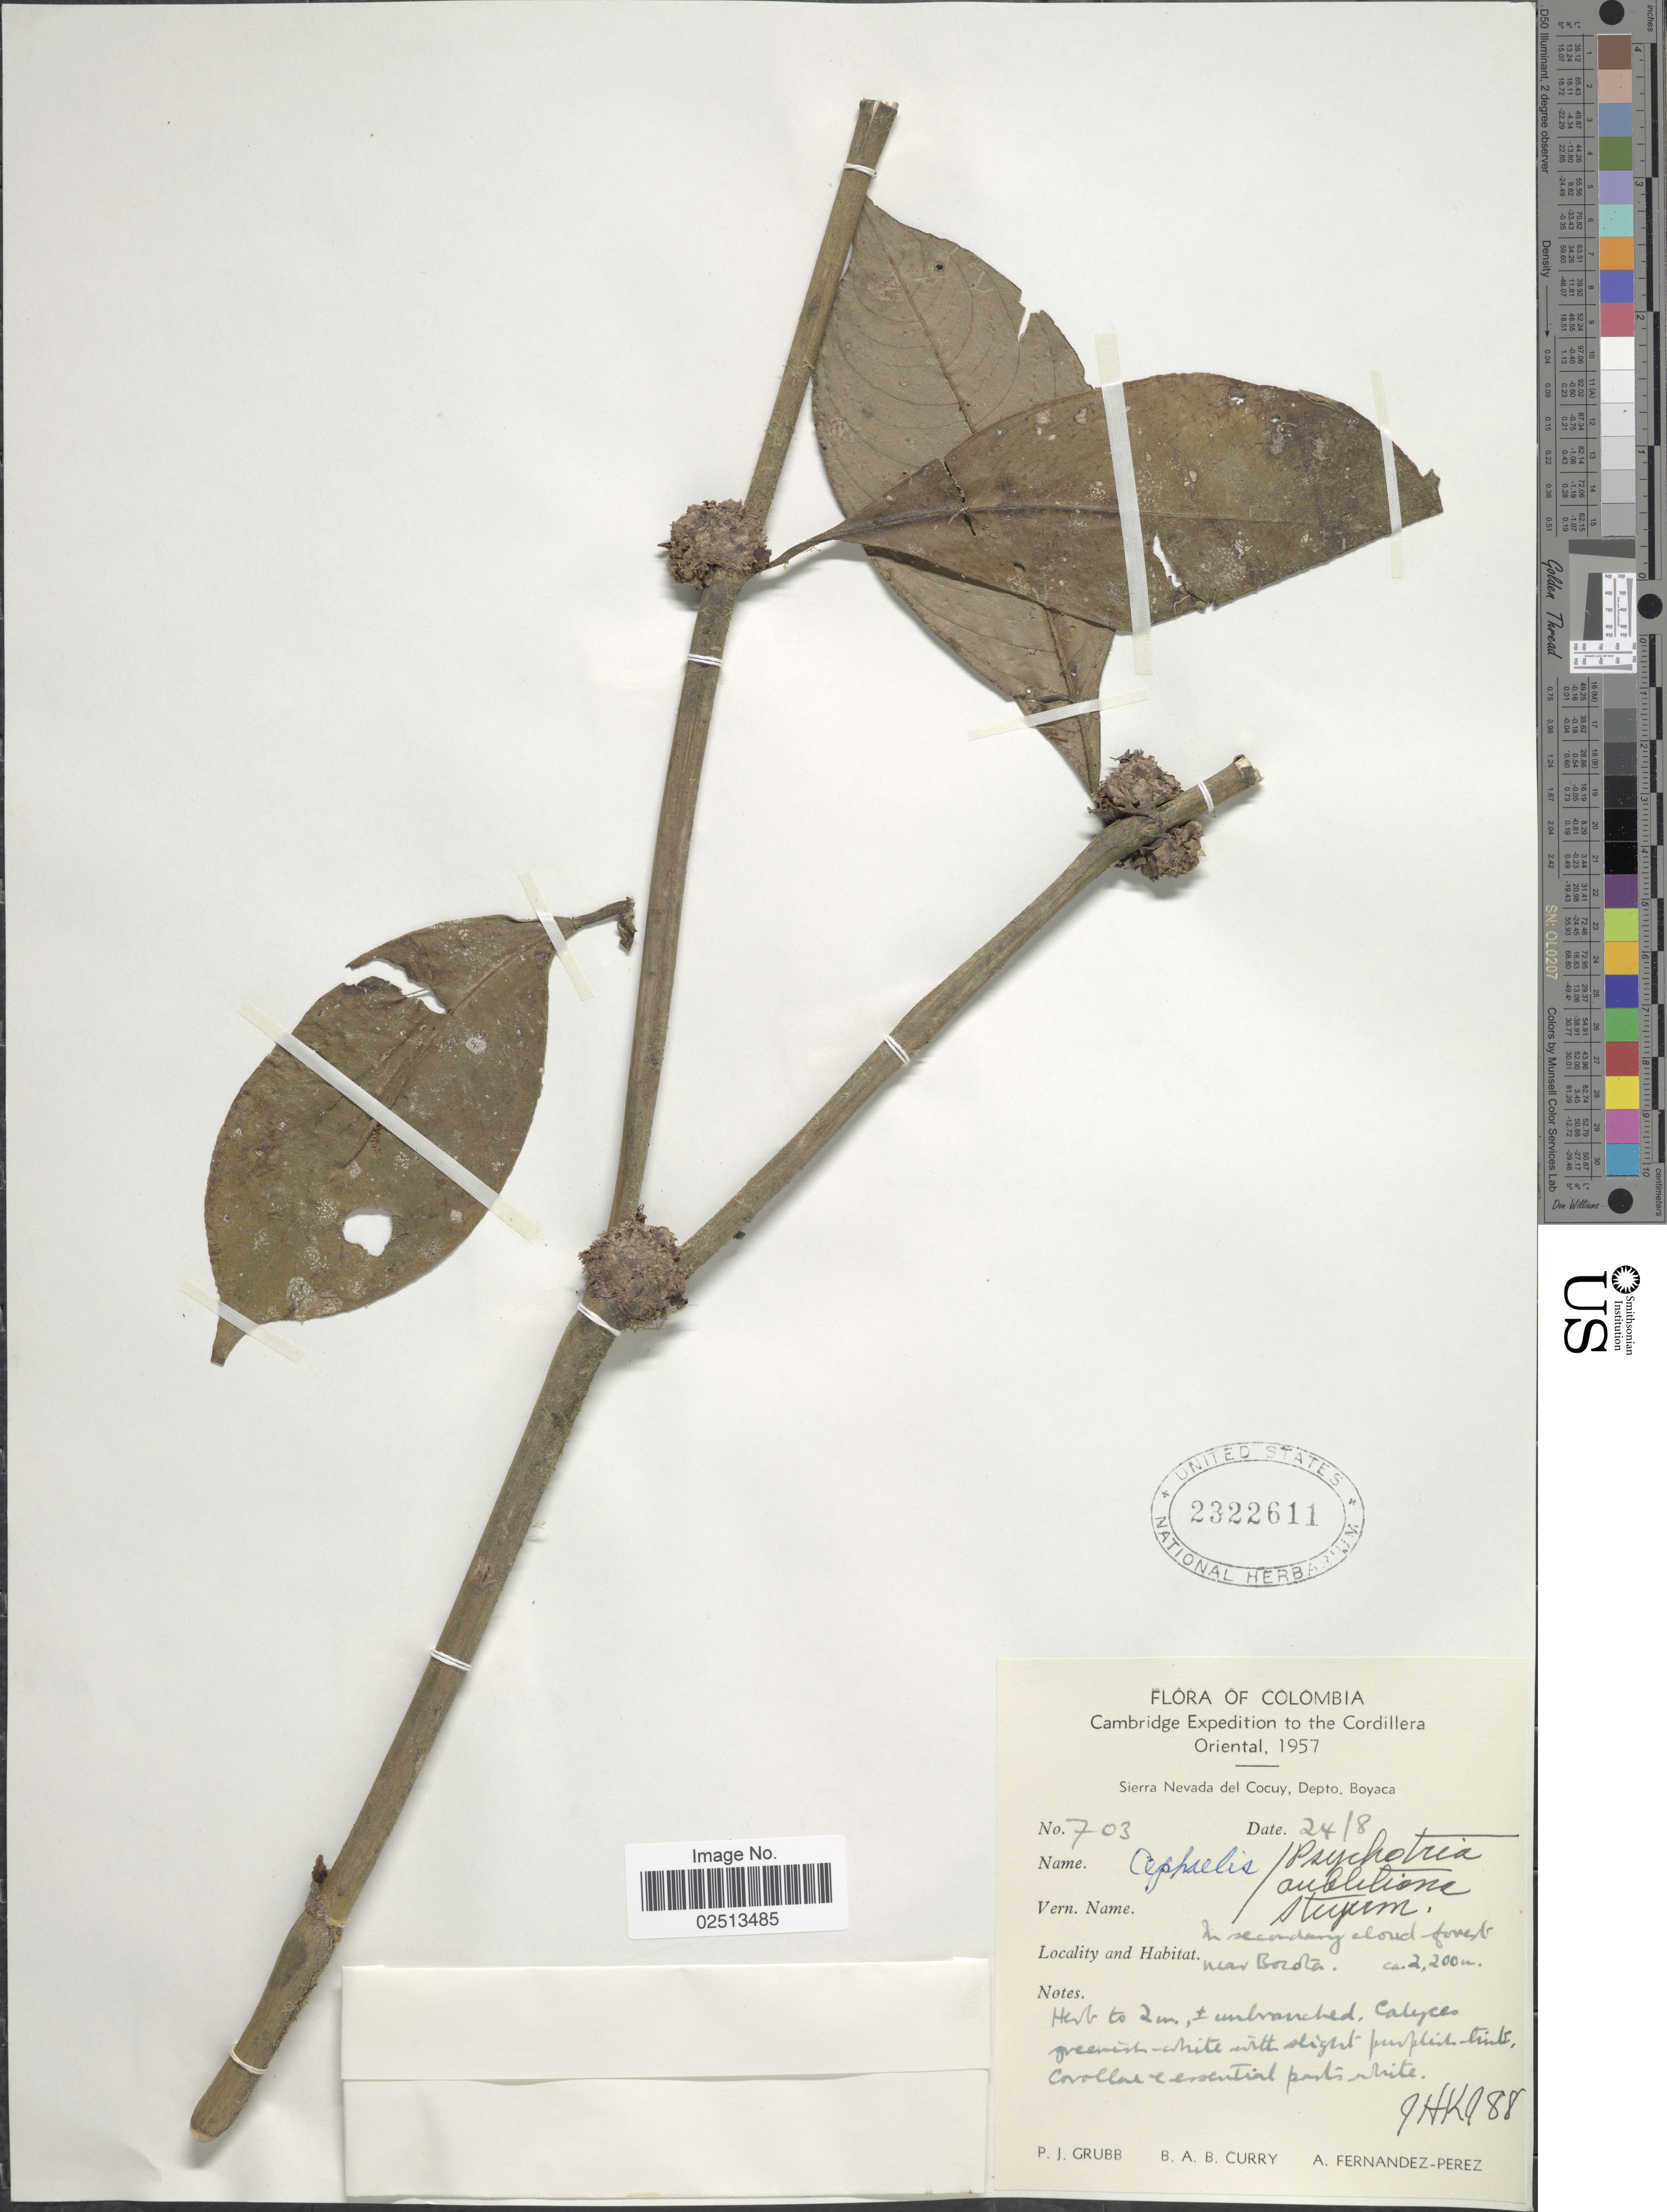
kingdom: Plantae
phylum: Tracheophyta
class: Magnoliopsida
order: Gentianales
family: Rubiaceae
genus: Psychotria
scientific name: Psychotria aubletiana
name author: Steyerm.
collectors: P. J. Grubb, B. A. B. Curry & A. Fernández-Pérez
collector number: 703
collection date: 1957-08-24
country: Colombia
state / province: Boyacá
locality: The Cordillera Oriental, Sierra Nevada del Cocuy, Depto Boyaca, In secondary cloud forest near Bocota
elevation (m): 2200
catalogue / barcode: US 2322611